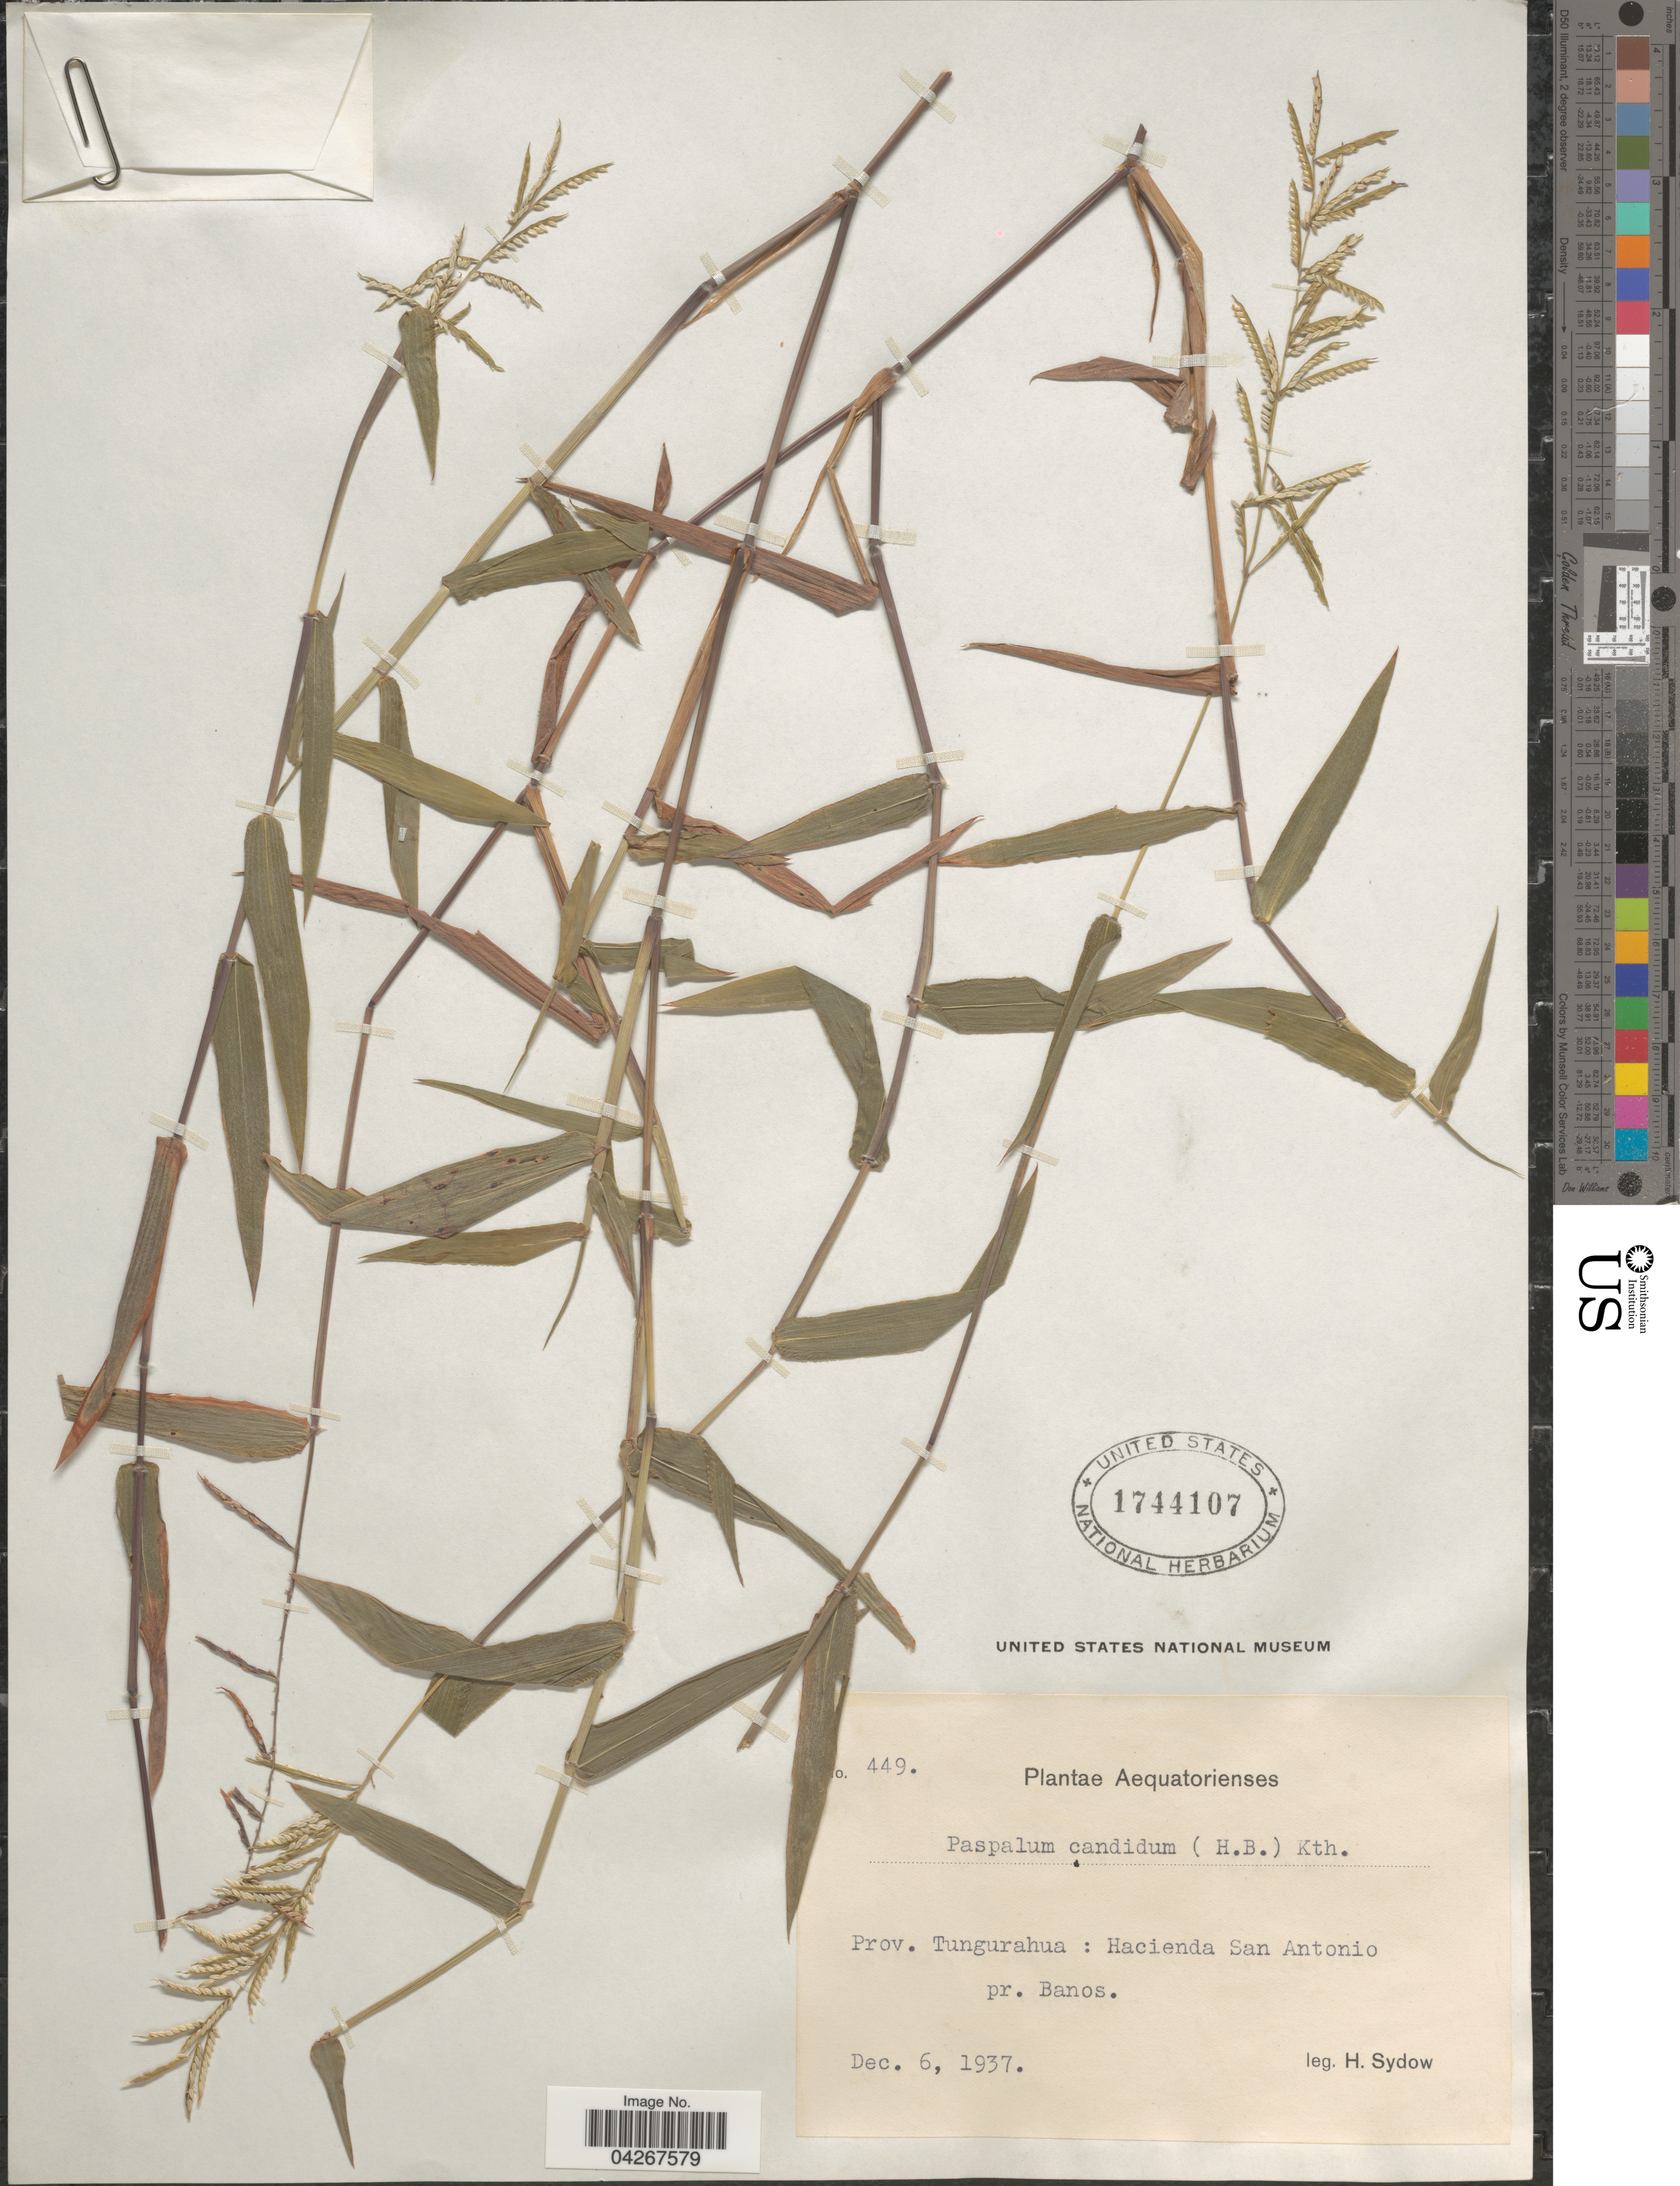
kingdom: Plantae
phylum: Tracheophyta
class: Liliopsida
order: Poales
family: Poaceae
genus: Paspalum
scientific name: Paspalum candidum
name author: (Humb. & Bonpl. ex Fleugge) Kunth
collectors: H. Sydow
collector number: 449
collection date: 1937-12-06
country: Ecuador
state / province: Tungurahua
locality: Hacienda San Antonio pr. Banos.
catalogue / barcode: US 1744107